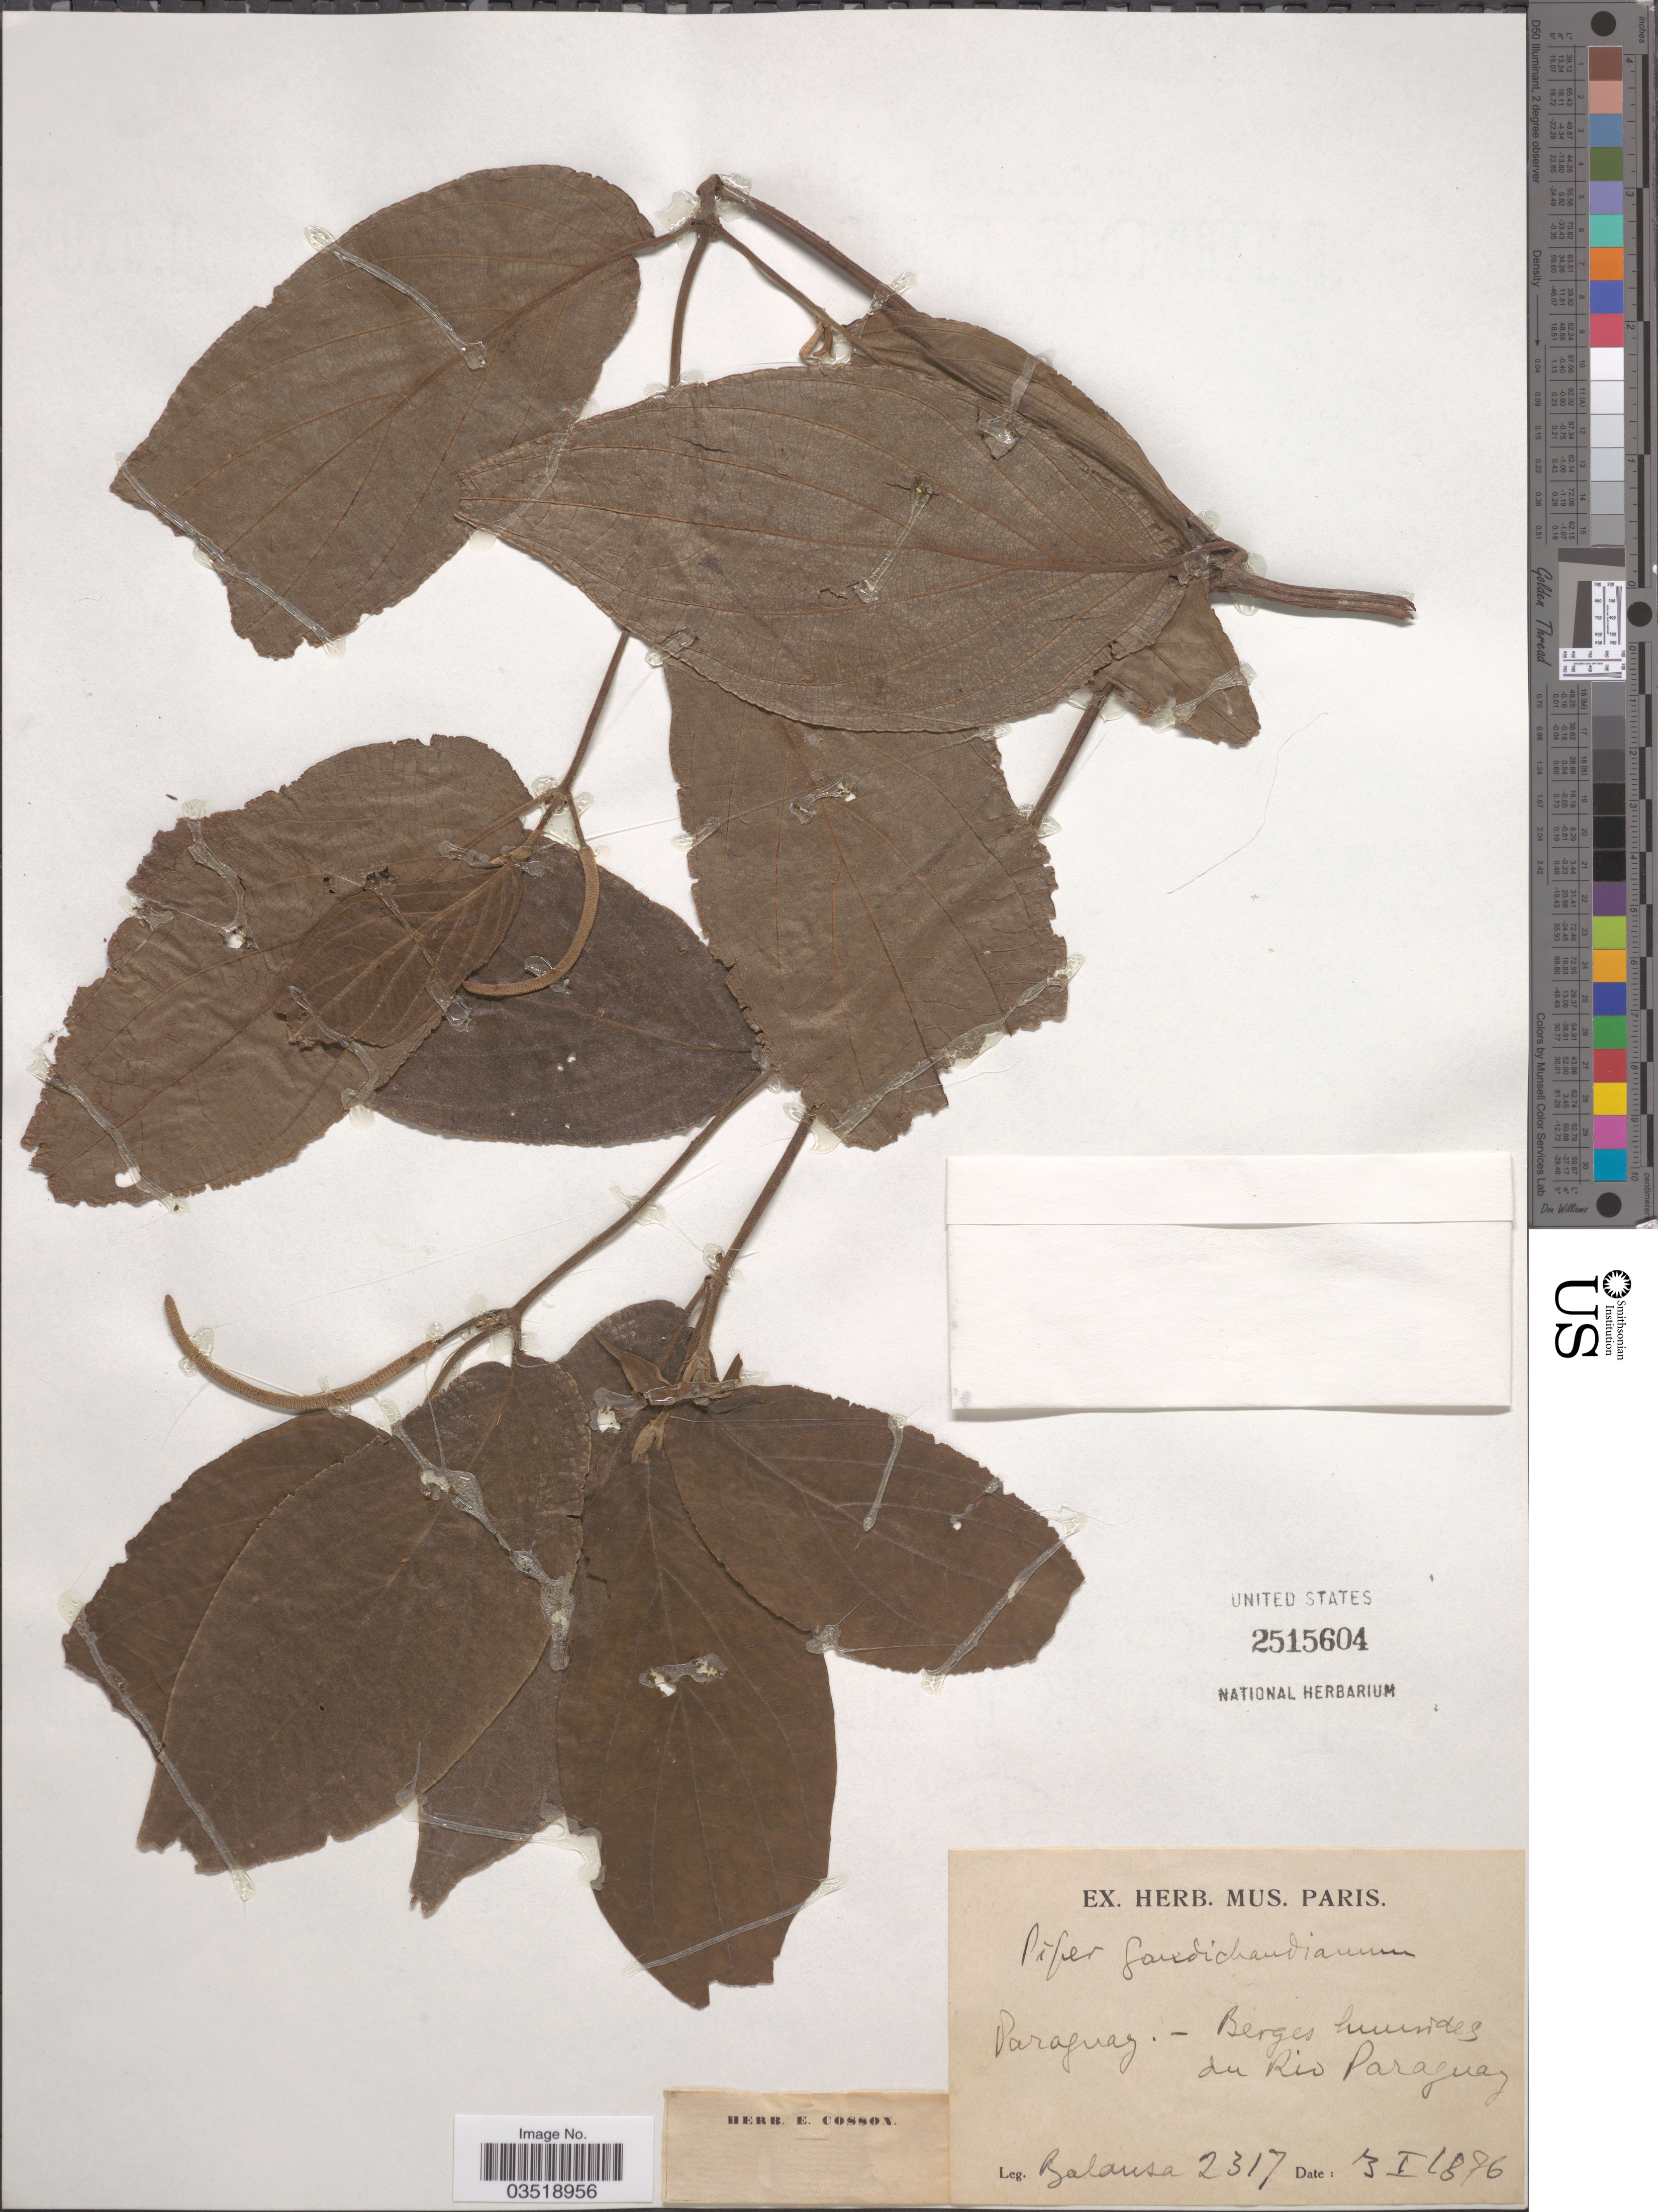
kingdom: Plantae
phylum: Tracheophyta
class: Magnoliopsida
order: Piperales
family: Piperaceae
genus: Piper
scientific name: Piper gaudichaudianum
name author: Kunth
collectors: -. Balansa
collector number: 2317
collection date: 1876-01-03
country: Paraguay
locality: Berges humides du Rio Paraguay.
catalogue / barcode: US 2515604